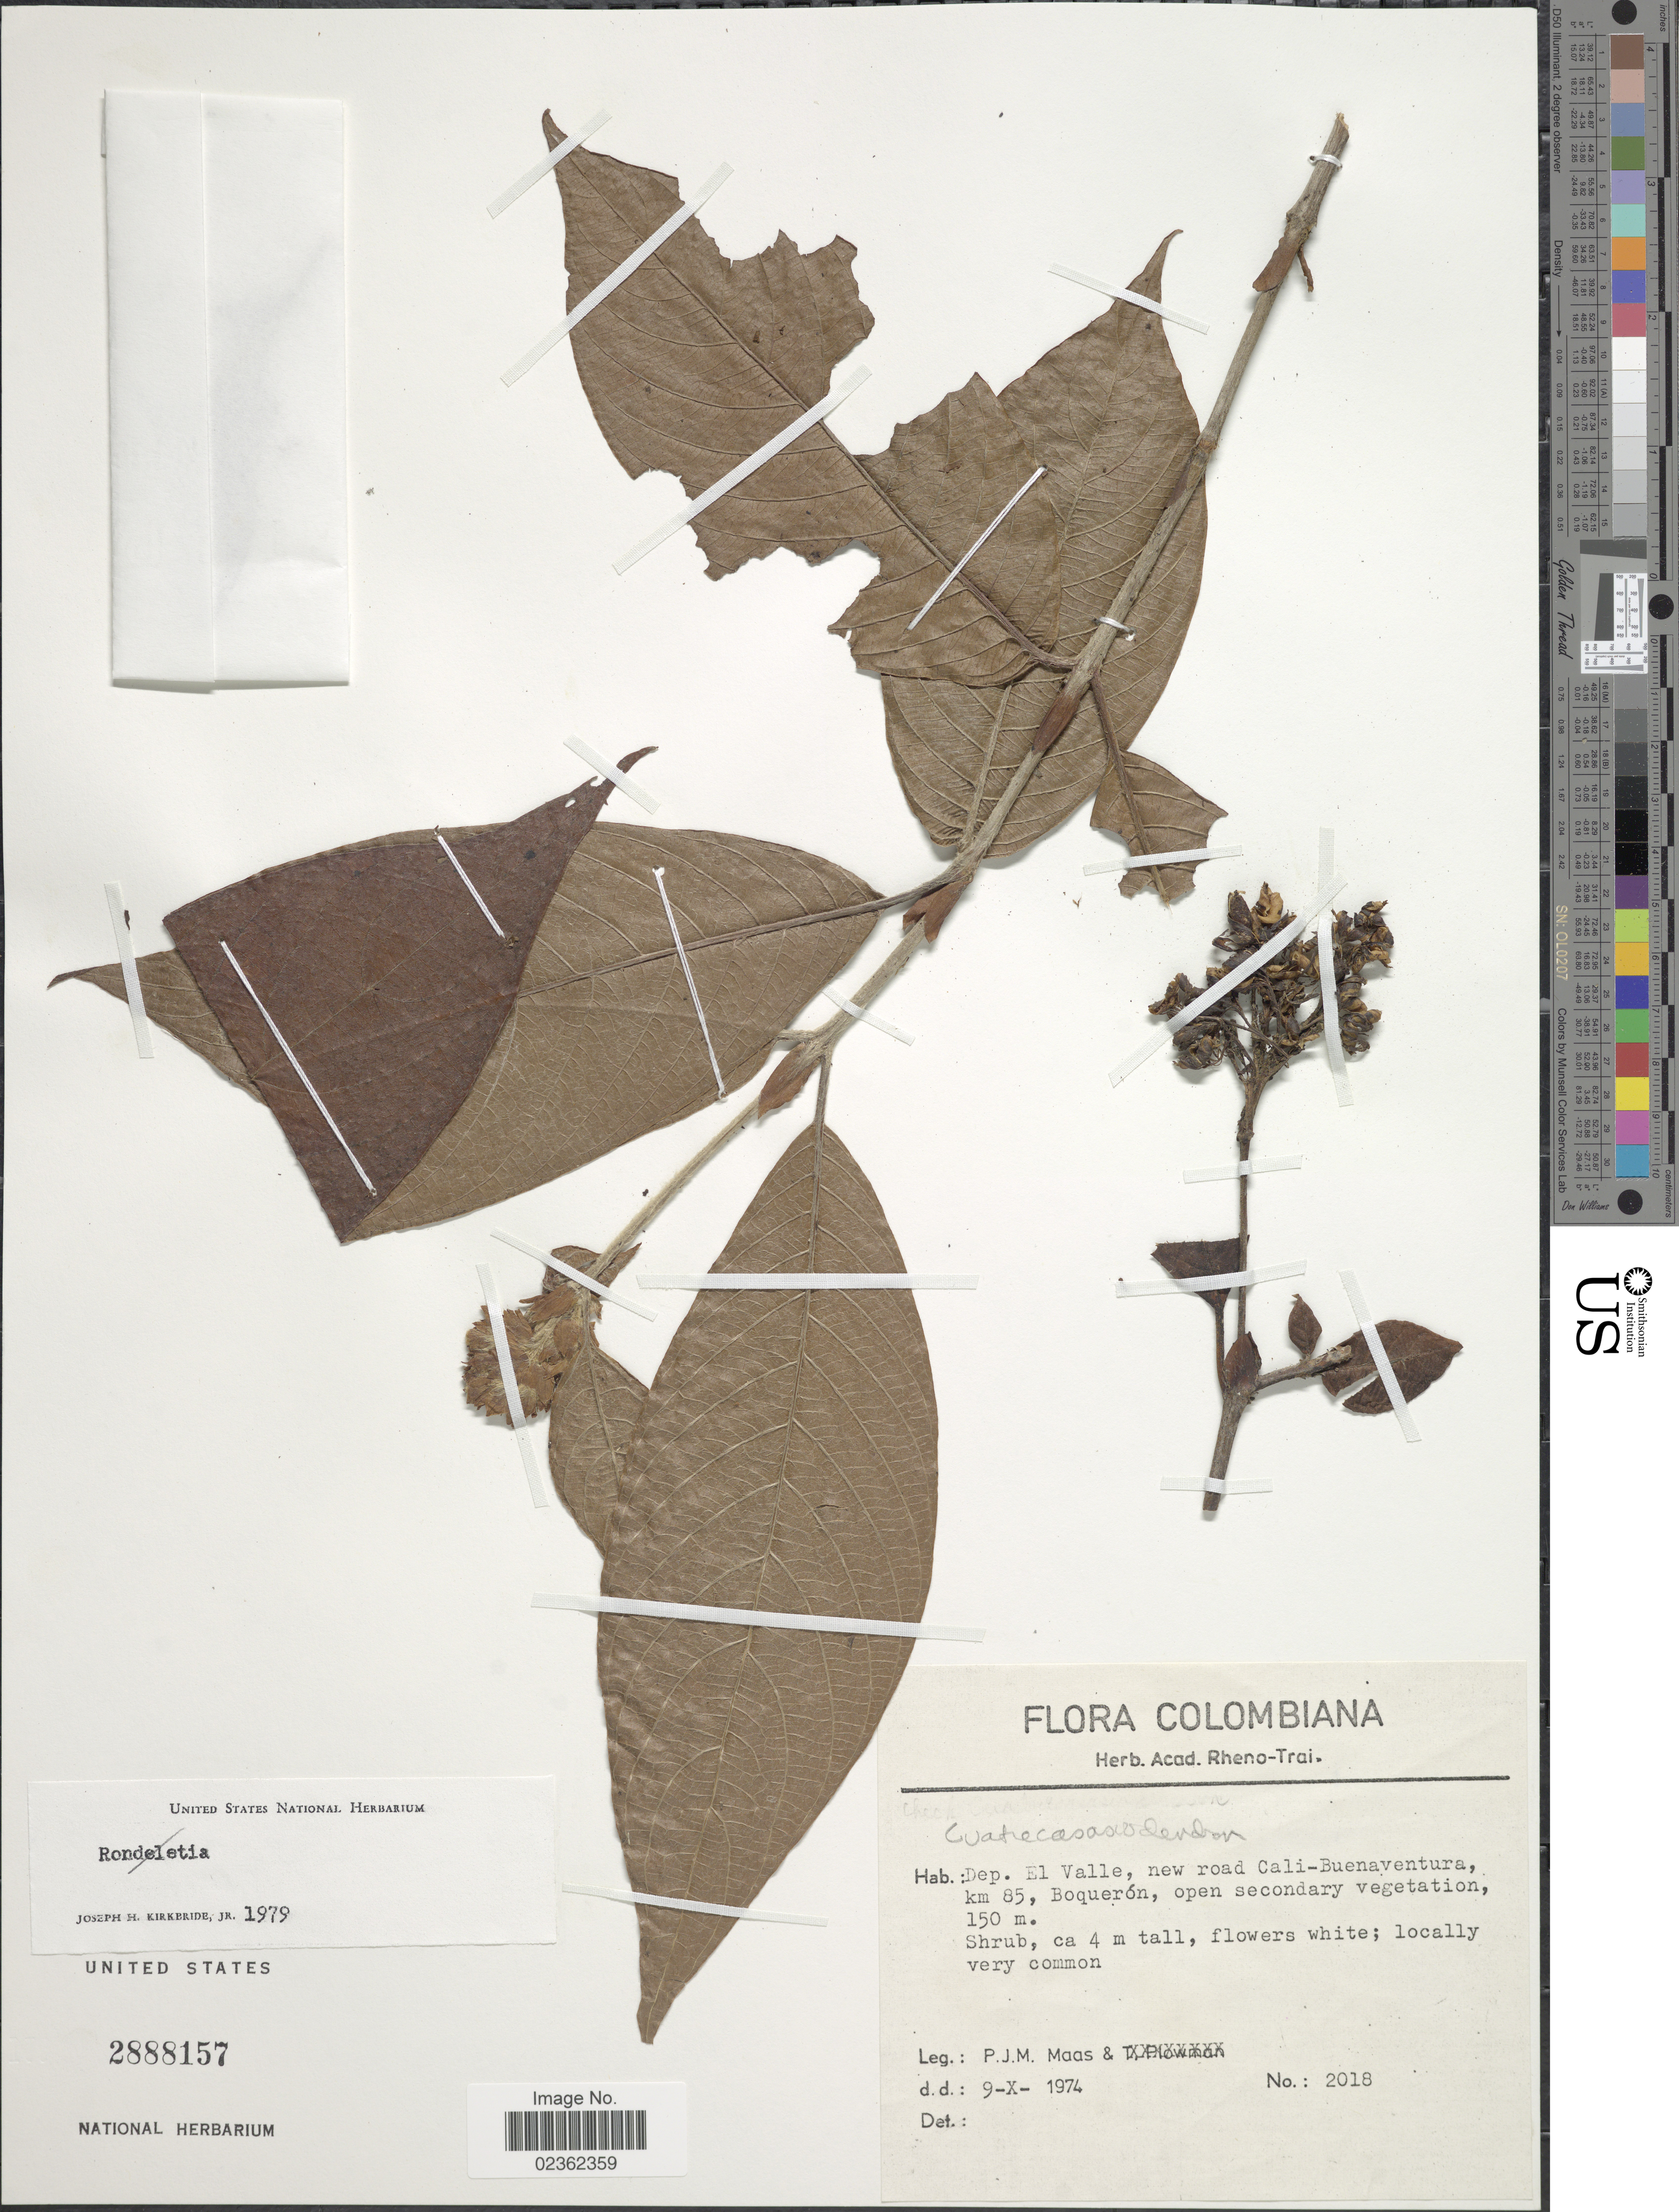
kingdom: Plantae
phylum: Tracheophyta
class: Magnoliopsida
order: Gentianales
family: Rubiaceae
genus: Cuatrecasasiodendron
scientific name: Cuatrecasasiodendron sp.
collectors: P. Maas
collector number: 2018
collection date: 1974-10-09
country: Colombia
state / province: Valle del Cauca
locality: Dep. El Valle, new road Cali-Buenaventura, km 85, Boqueron, open secondary vegetation.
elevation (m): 150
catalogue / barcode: US 2888157